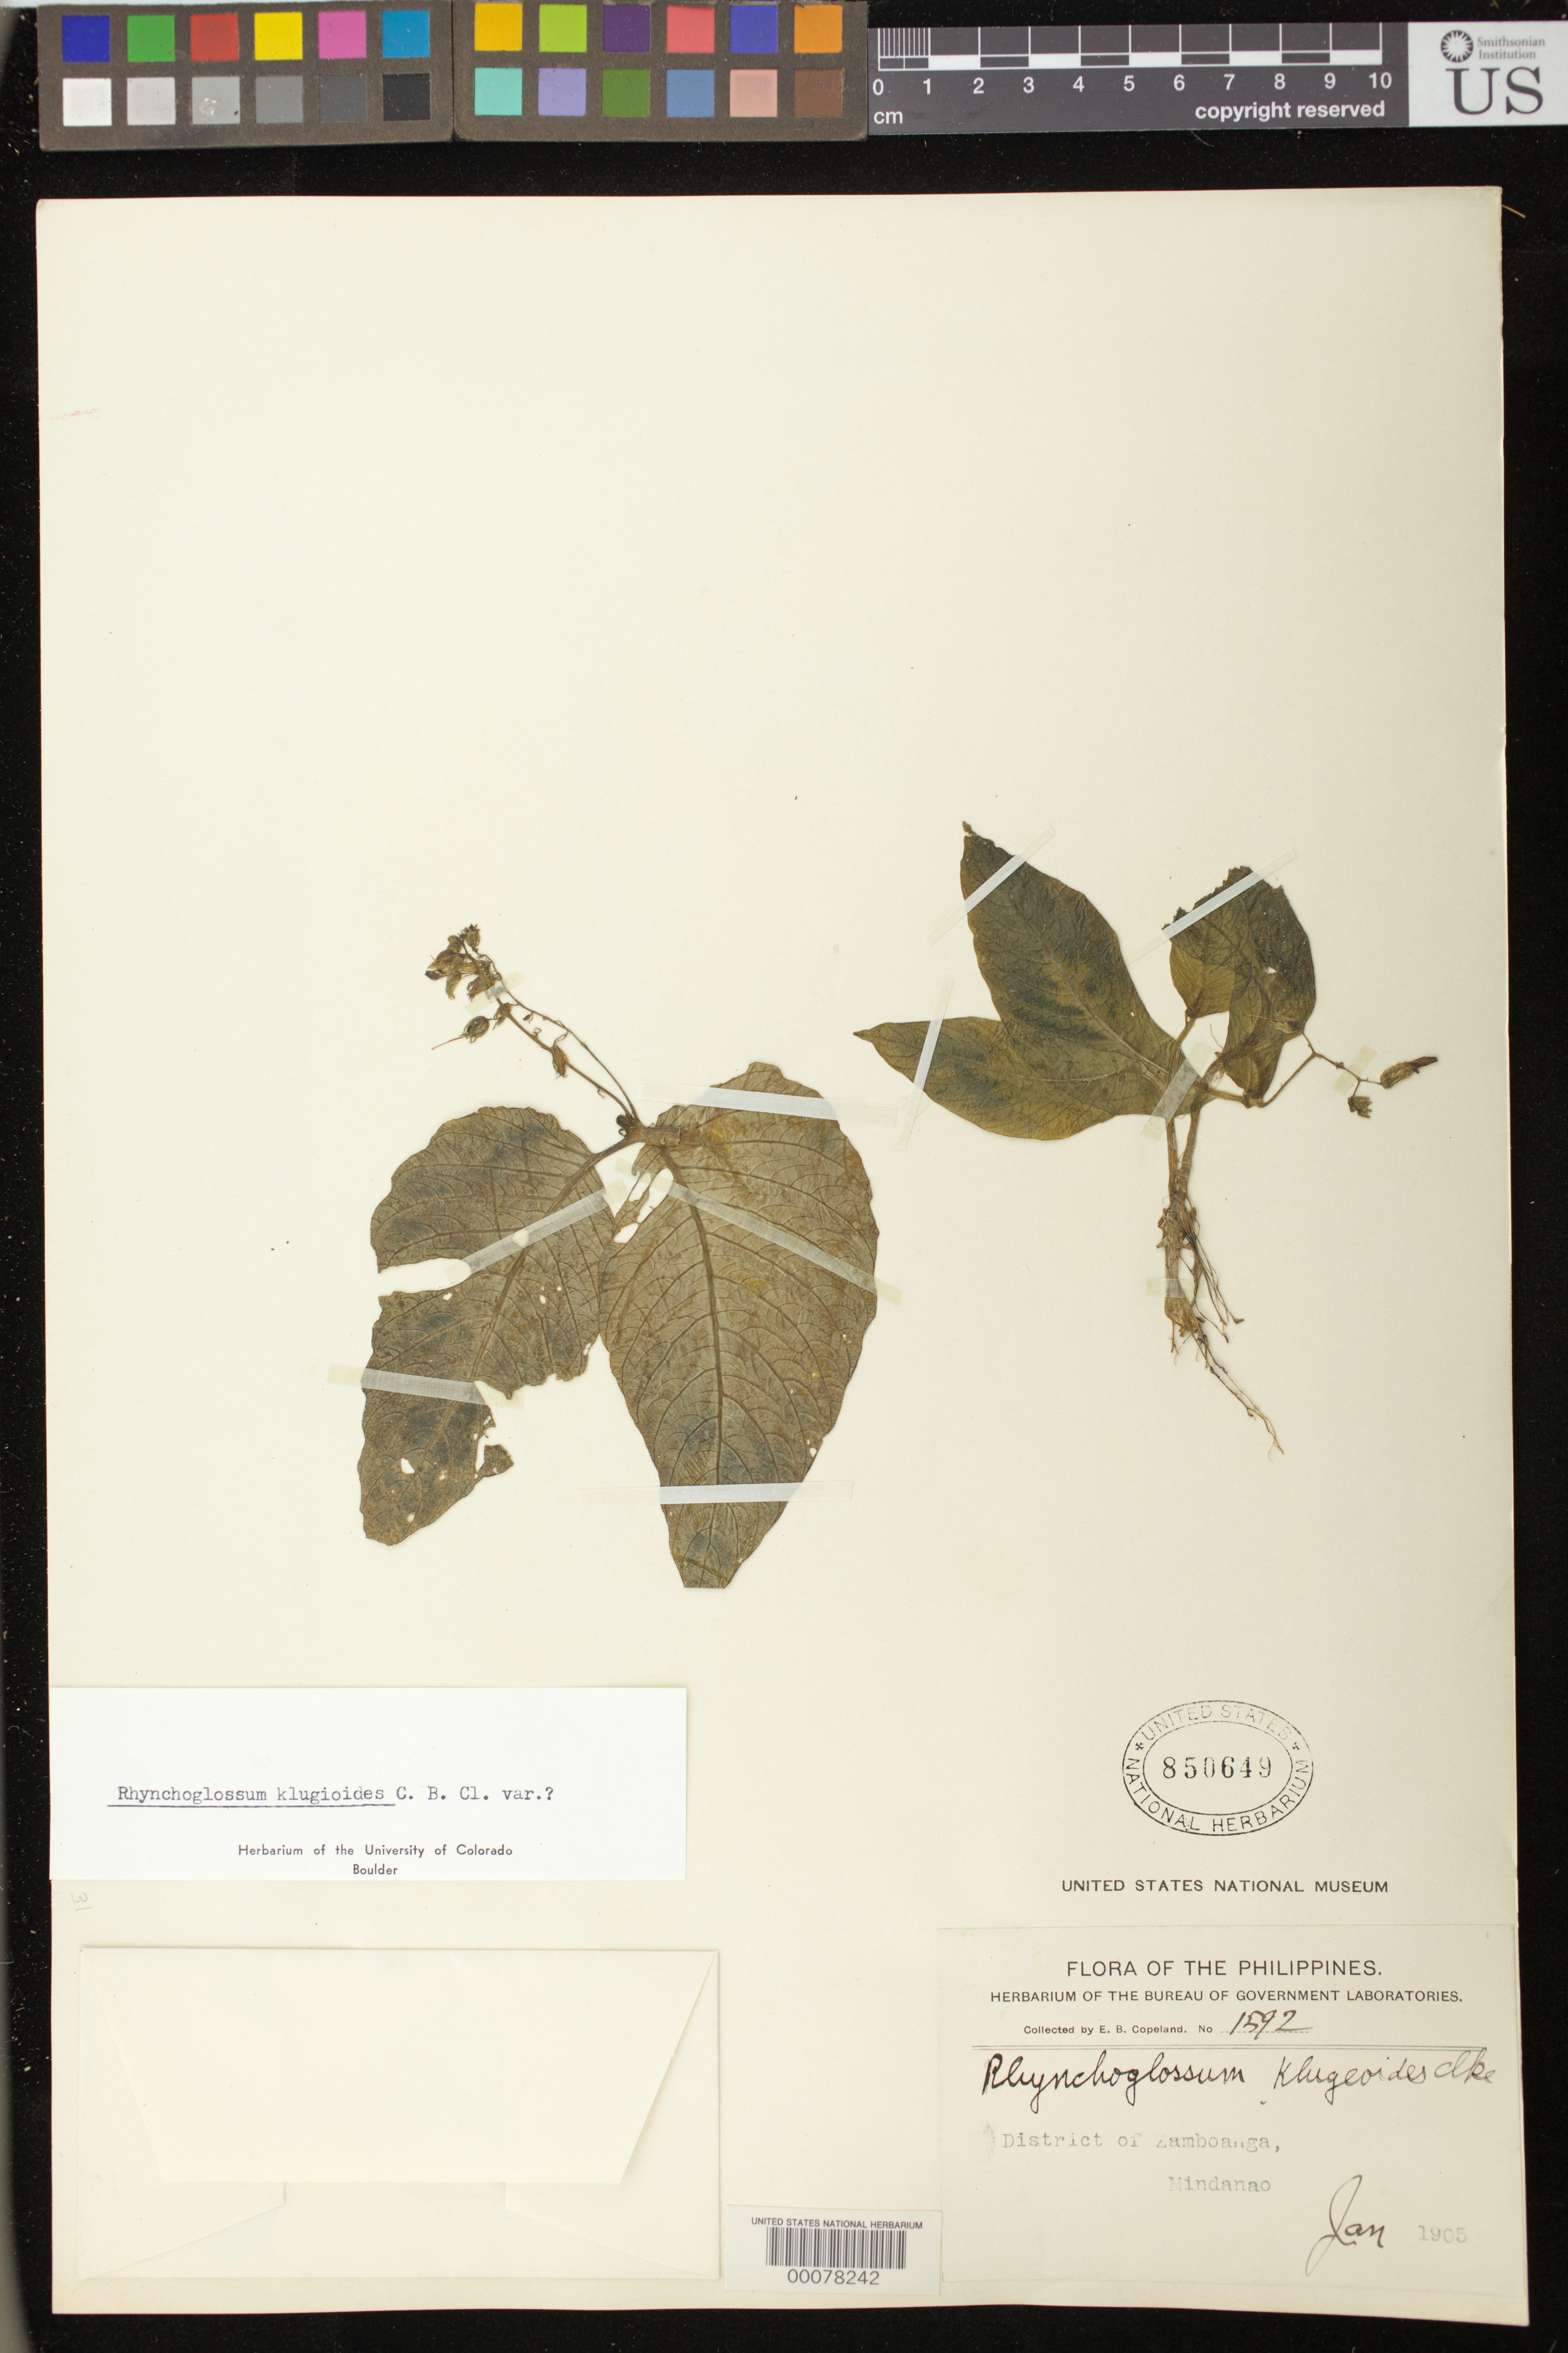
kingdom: Plantae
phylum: Tracheophyta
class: Magnoliopsida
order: Lamiales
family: Gesneriaceae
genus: Rhynchoglossum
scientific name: Rhynchoglossum klugioides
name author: C.B. Clarke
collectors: E. B. Copeland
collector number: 1592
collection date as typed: Jan 1905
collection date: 1905-01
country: Philippines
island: Mindanao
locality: District of zamboanga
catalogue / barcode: US 850649